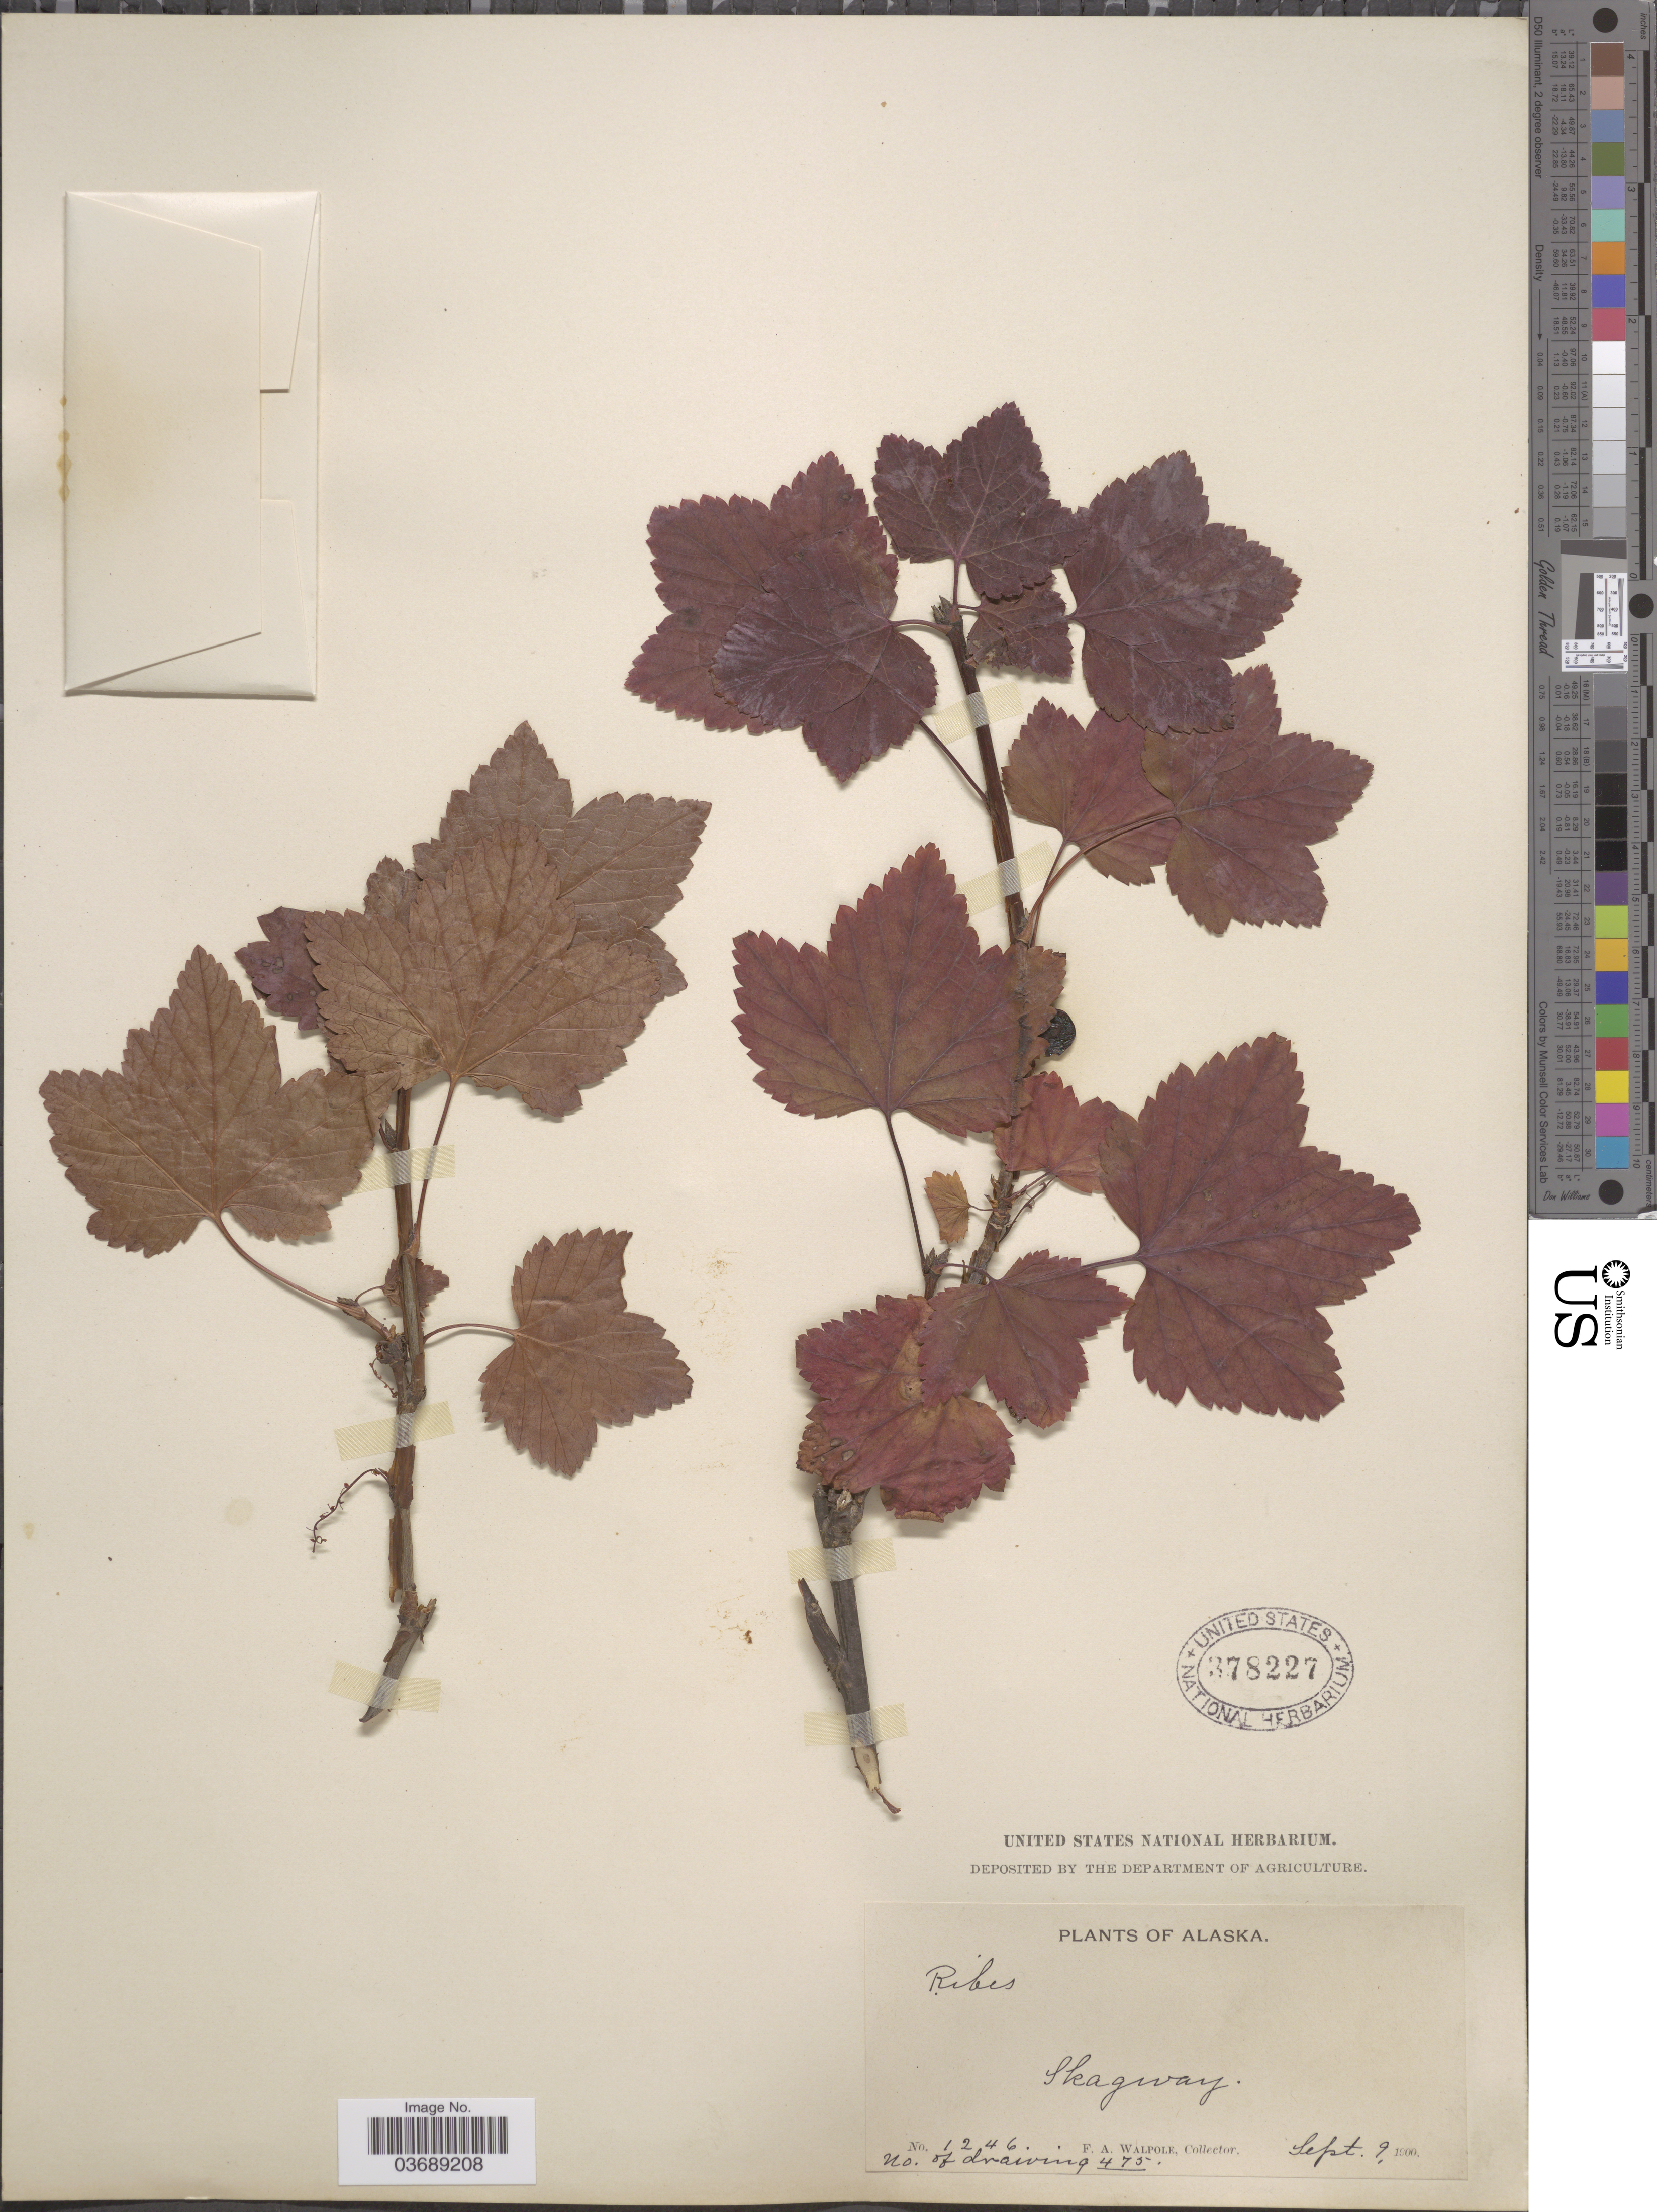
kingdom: Plantae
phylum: Tracheophyta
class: Magnoliopsida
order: Saxifragales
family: Grossulariaceae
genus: Ribes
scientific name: Ribes triste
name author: Pall.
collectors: F. Walpole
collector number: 1246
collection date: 1900-09-09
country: United States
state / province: Alaska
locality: Skagway.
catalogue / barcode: US 378227